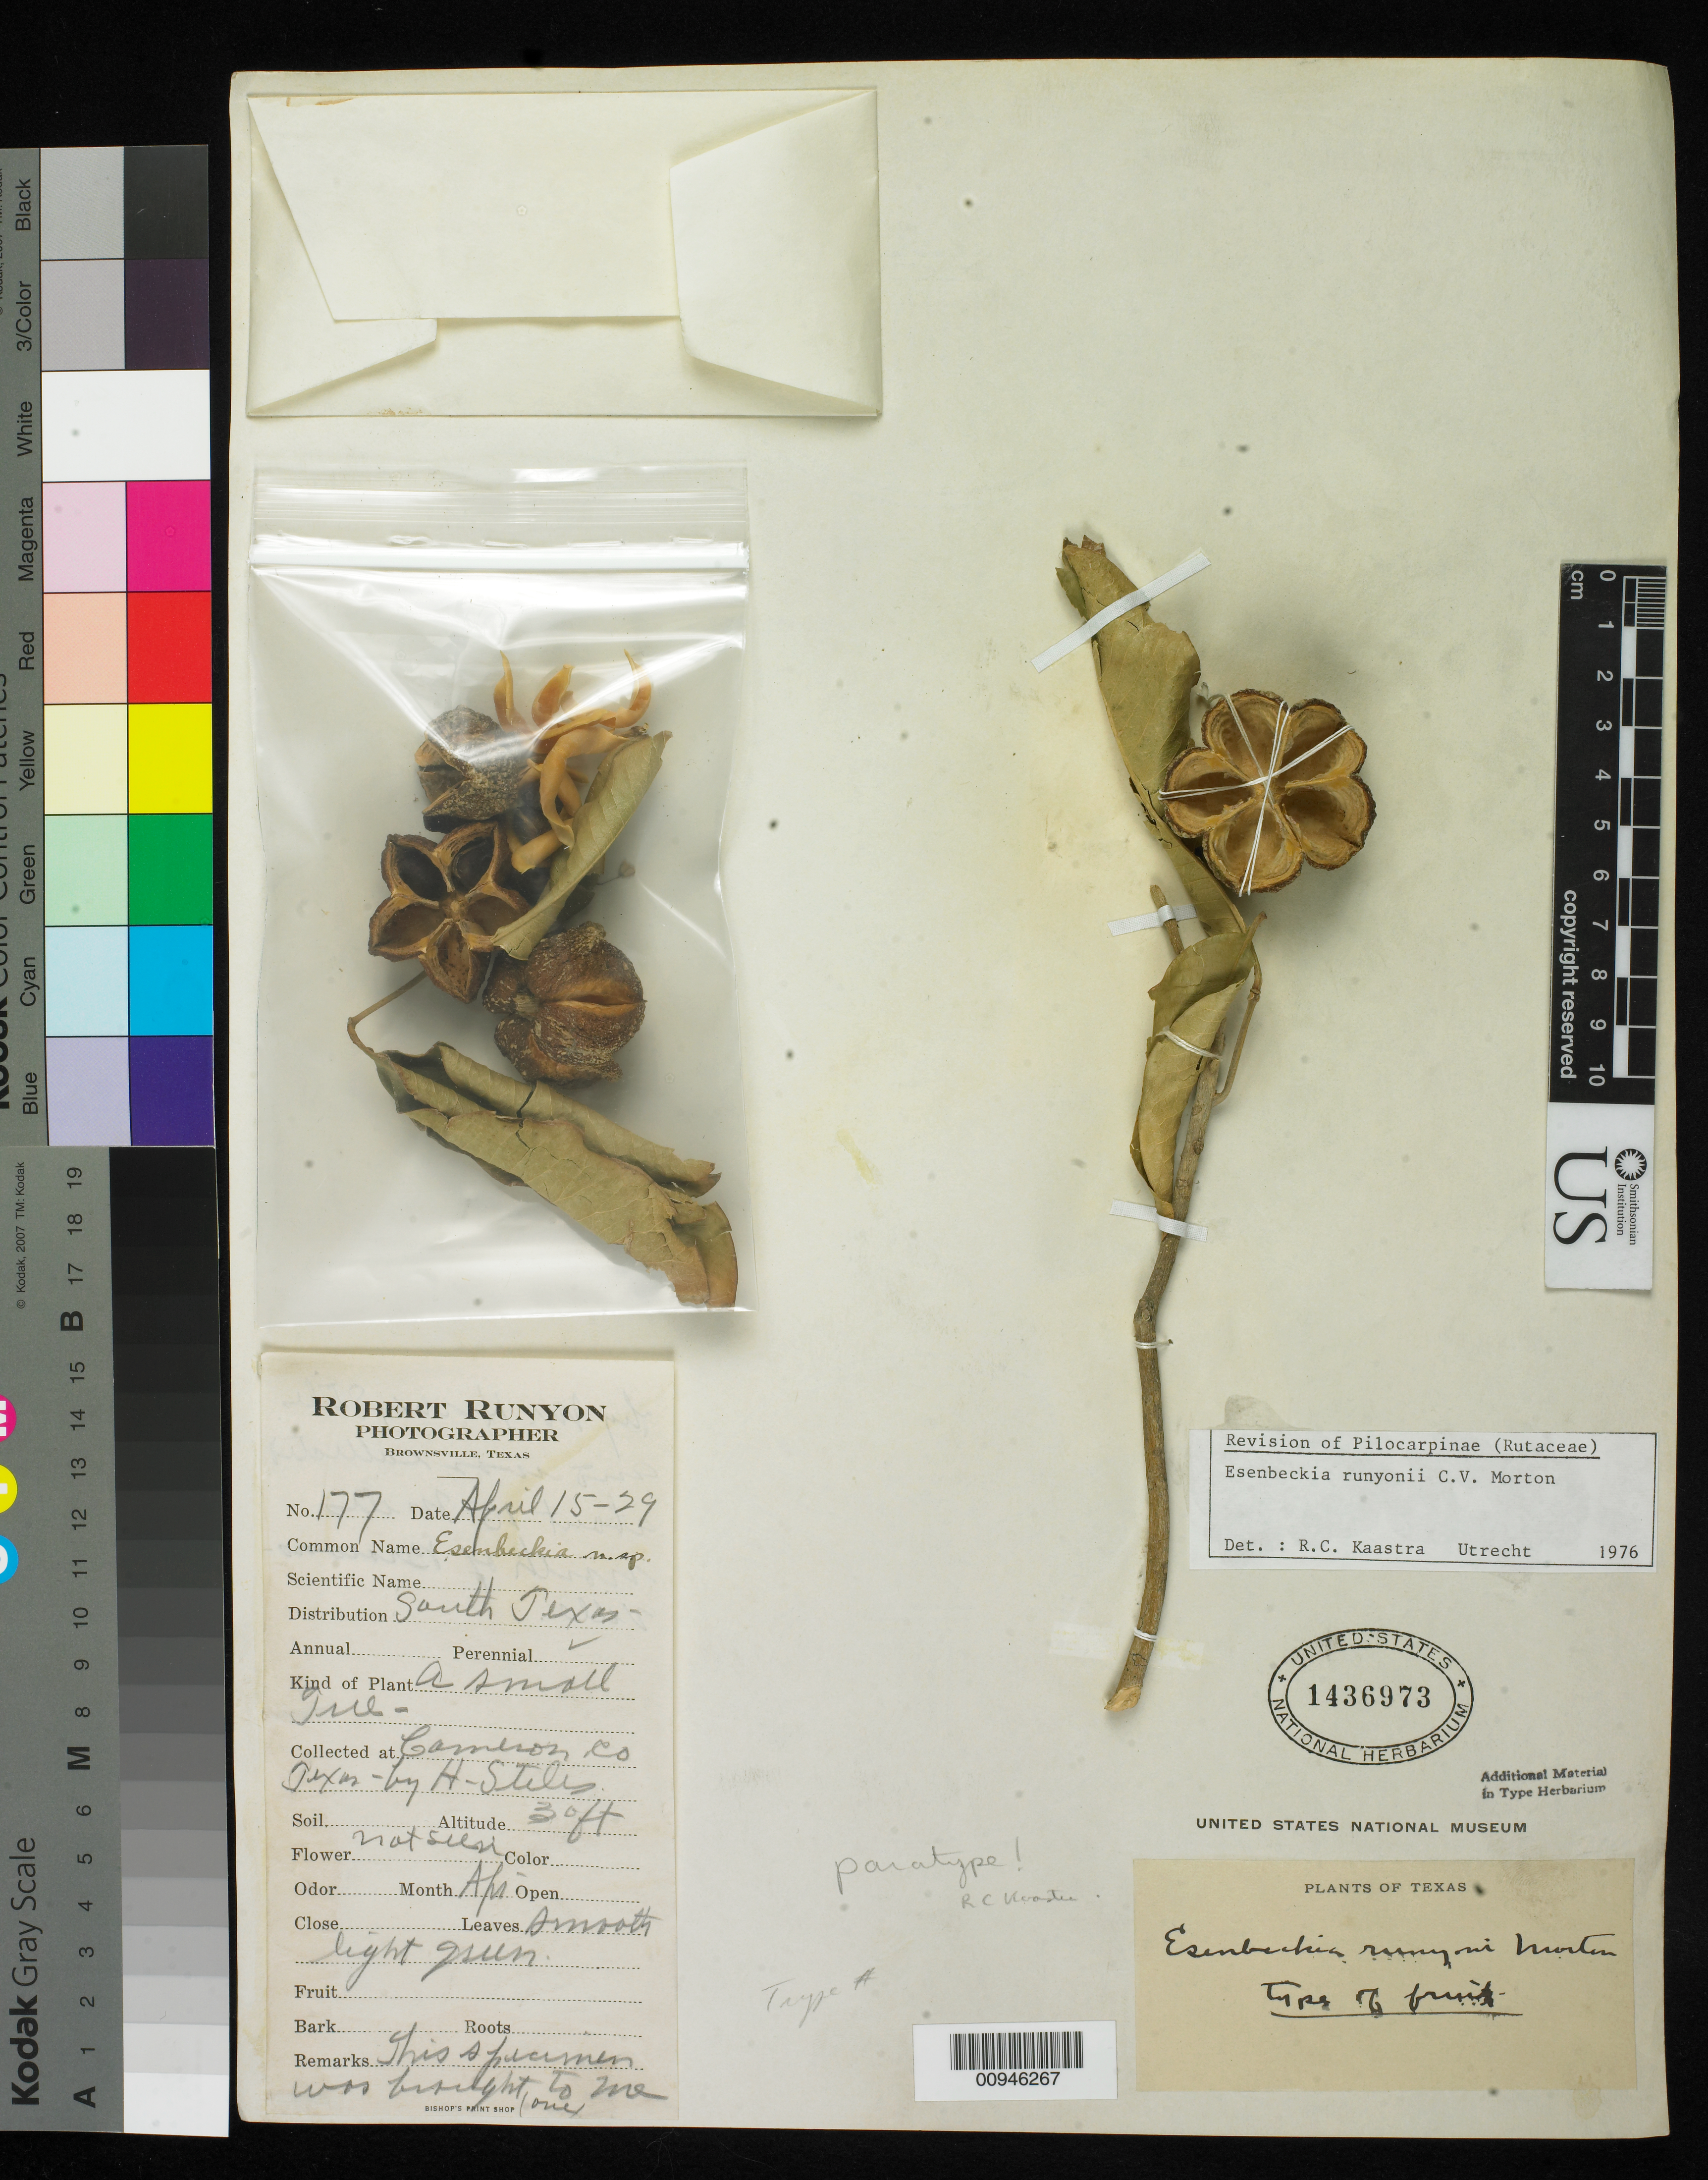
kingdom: Plantae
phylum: Tracheophyta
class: Magnoliopsida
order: Sapindales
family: Rutaceae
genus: Esenbeckia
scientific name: Esenbeckia runyonii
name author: C.V. Morton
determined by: Kaastra, R. C., (UTRECHT)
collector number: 177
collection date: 1929-04-15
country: United States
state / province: Texas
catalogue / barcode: US 1436973